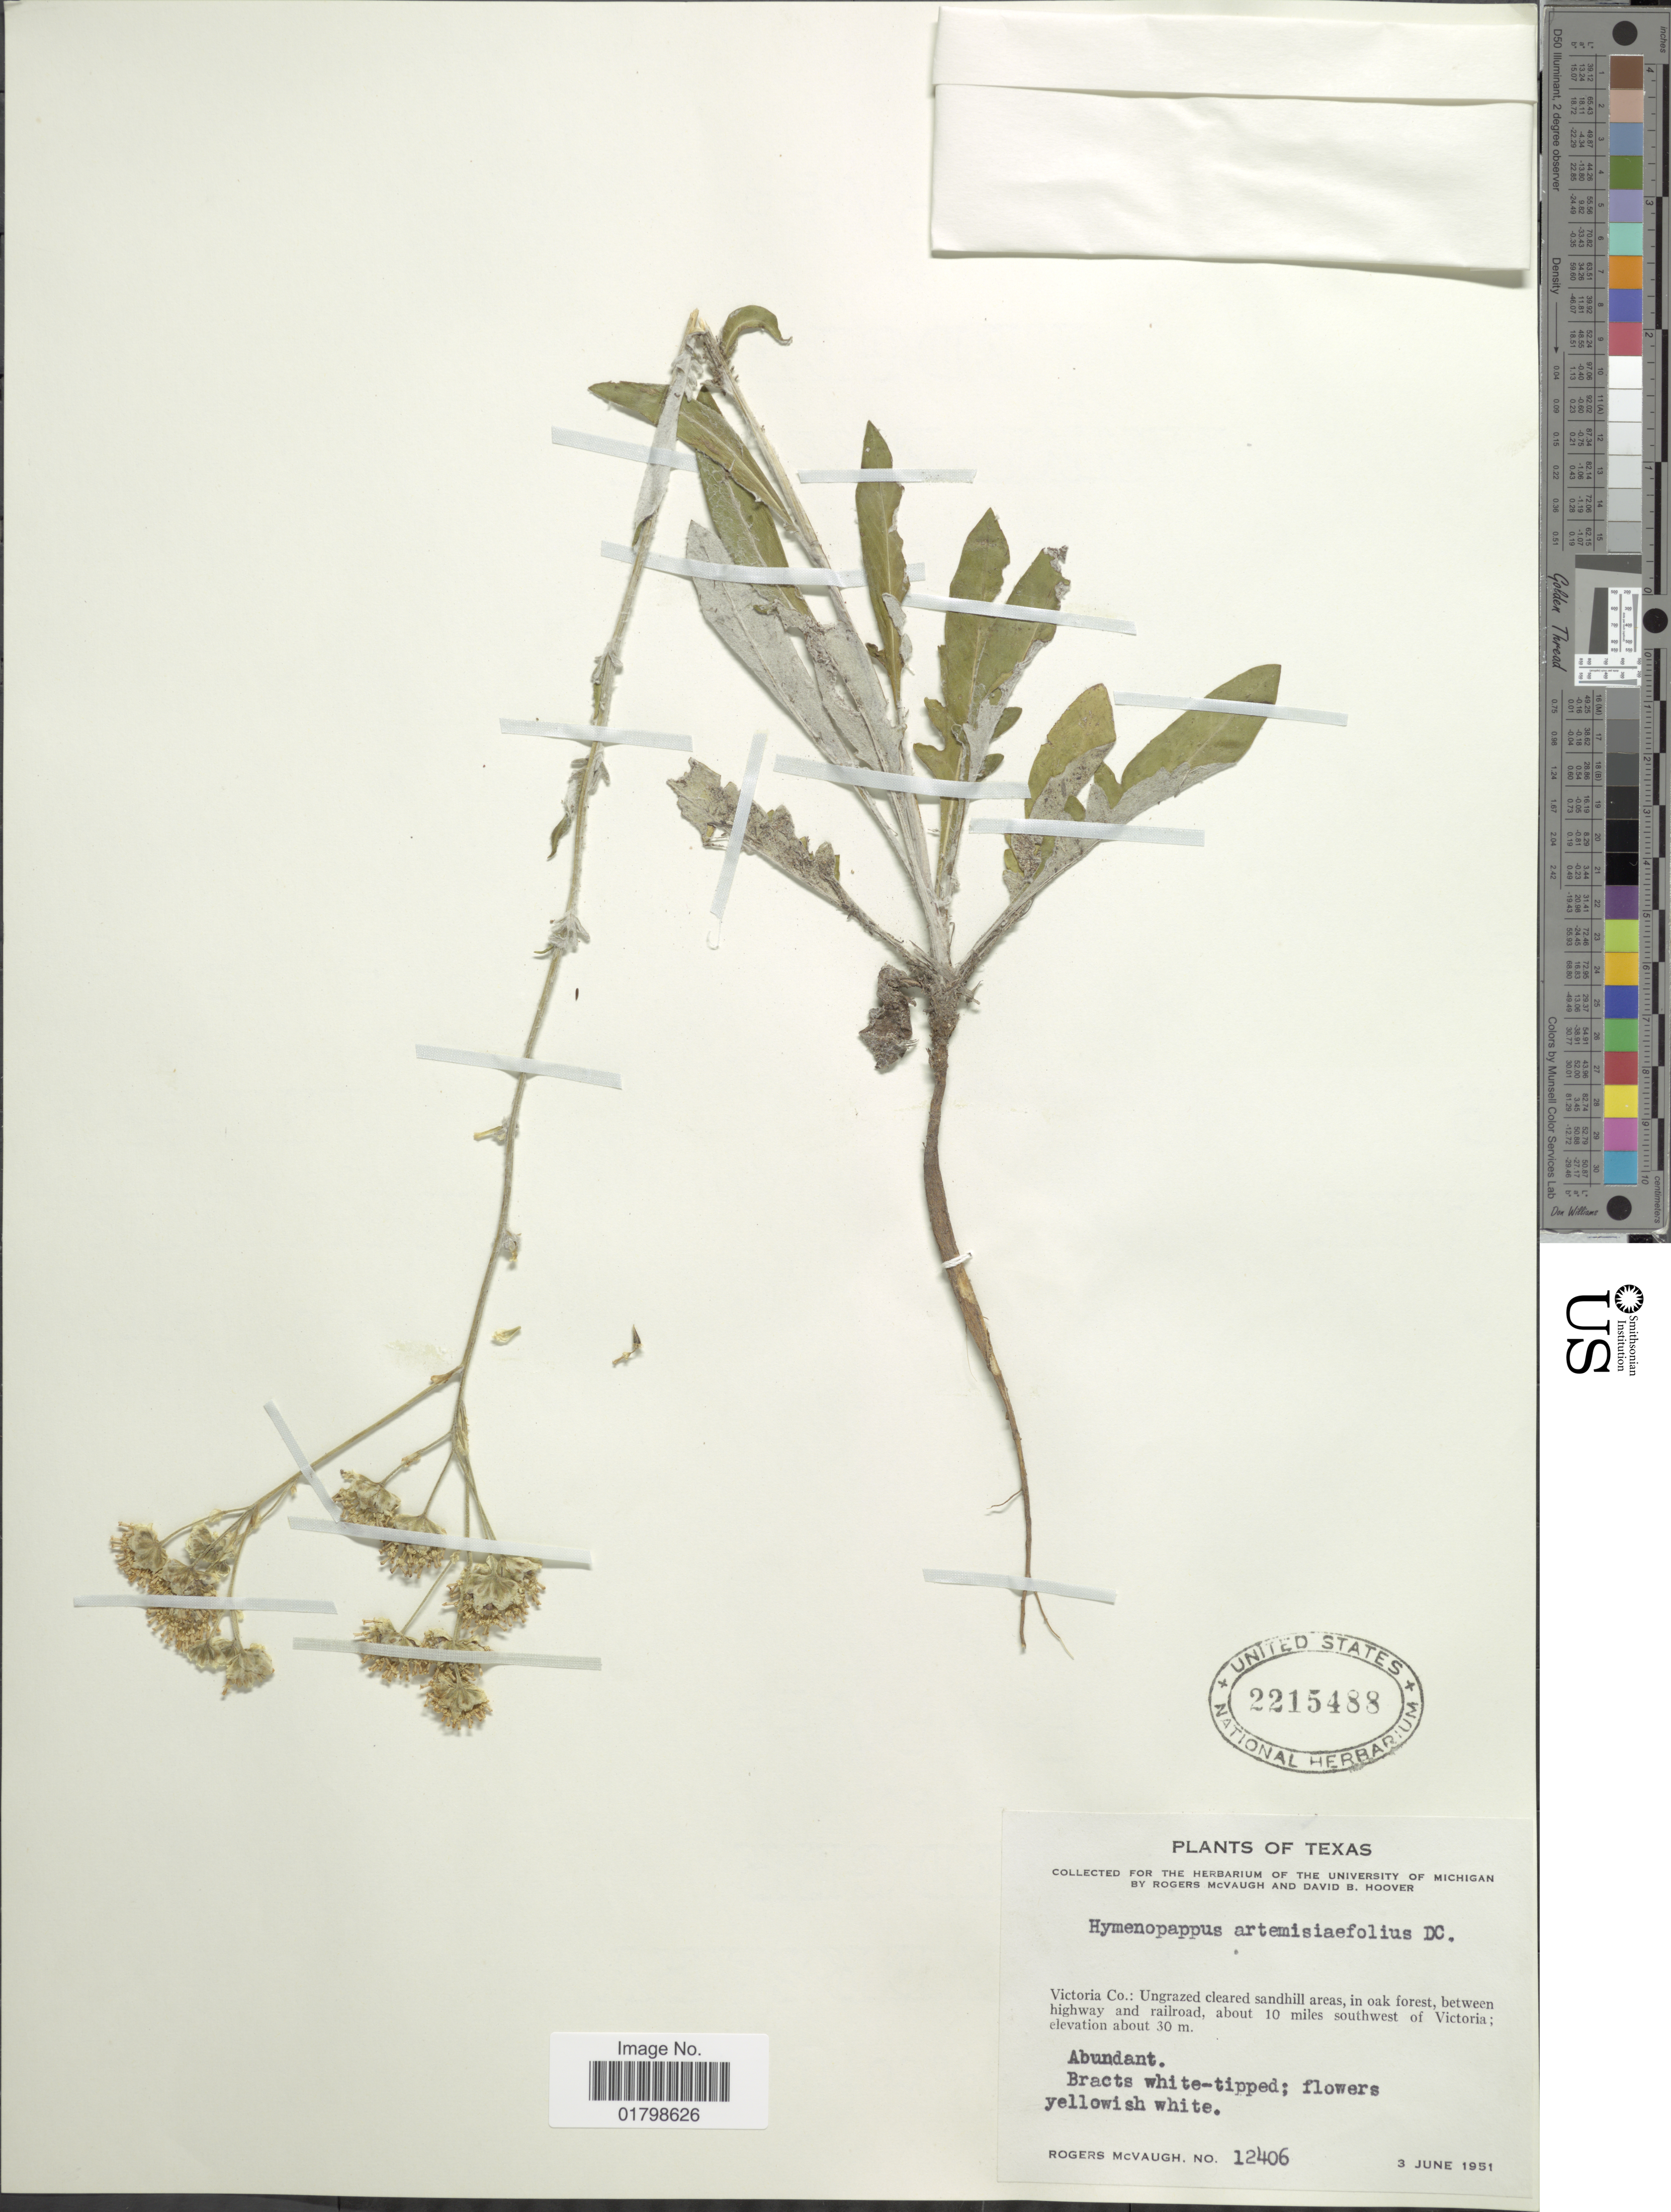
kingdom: Plantae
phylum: Tracheophyta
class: Magnoliopsida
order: Asterales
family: Asteraceae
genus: Hymenopappus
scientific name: Hymenopappus artemisiifolius var. artemisiifolius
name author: DC.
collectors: R. McVaugh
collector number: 12406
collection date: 1951-06-03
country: United States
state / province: Texas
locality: Victoria Cp.: Ungrazed cleared sandhill areas, in oak forest, between highway and railroad, about 10 miles southwest of Victoria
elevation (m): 30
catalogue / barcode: US 2215488